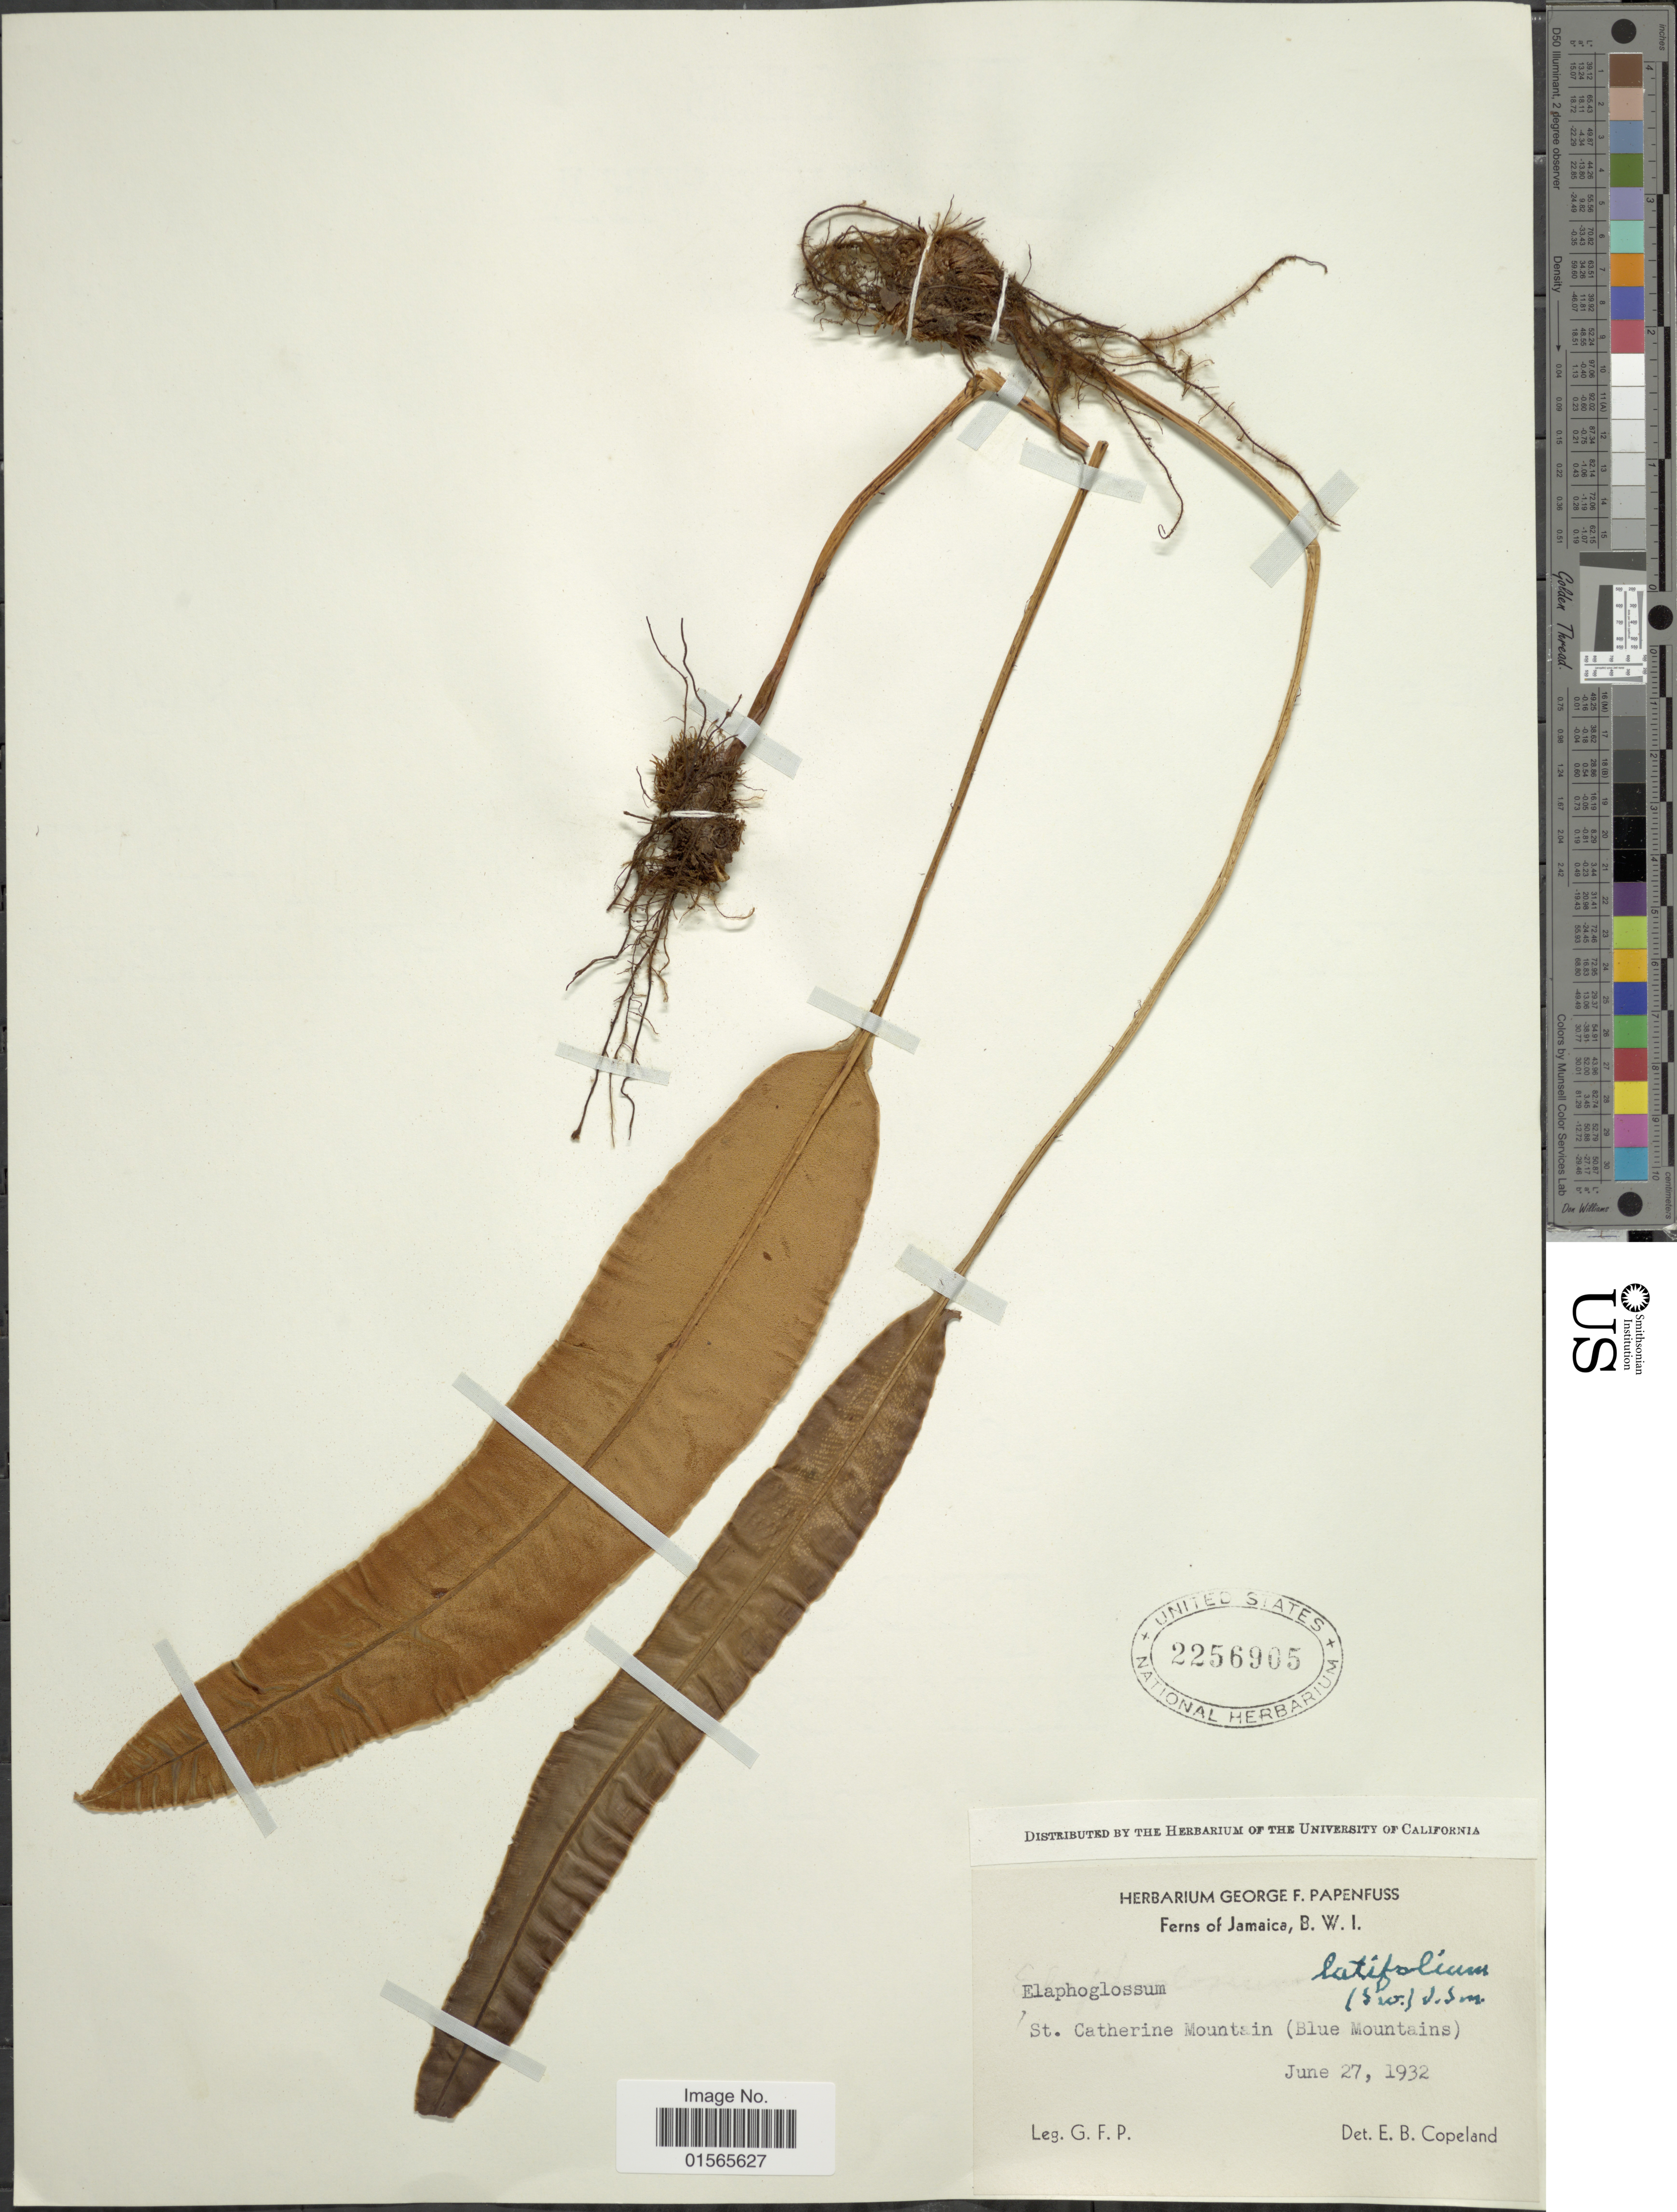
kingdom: Plantae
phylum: Tracheophyta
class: Polypodiopsida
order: Polypodiales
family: Dryopteridaceae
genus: Elaphoglossum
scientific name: Elaphoglossum latifolium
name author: (Sw.) J. Sm.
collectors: G. Papenfuss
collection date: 1932-06-27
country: Jamaica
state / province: Saint Catherine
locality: B.W.I. St Catherine Mountain (Blue Mountains)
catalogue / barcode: US 2256905